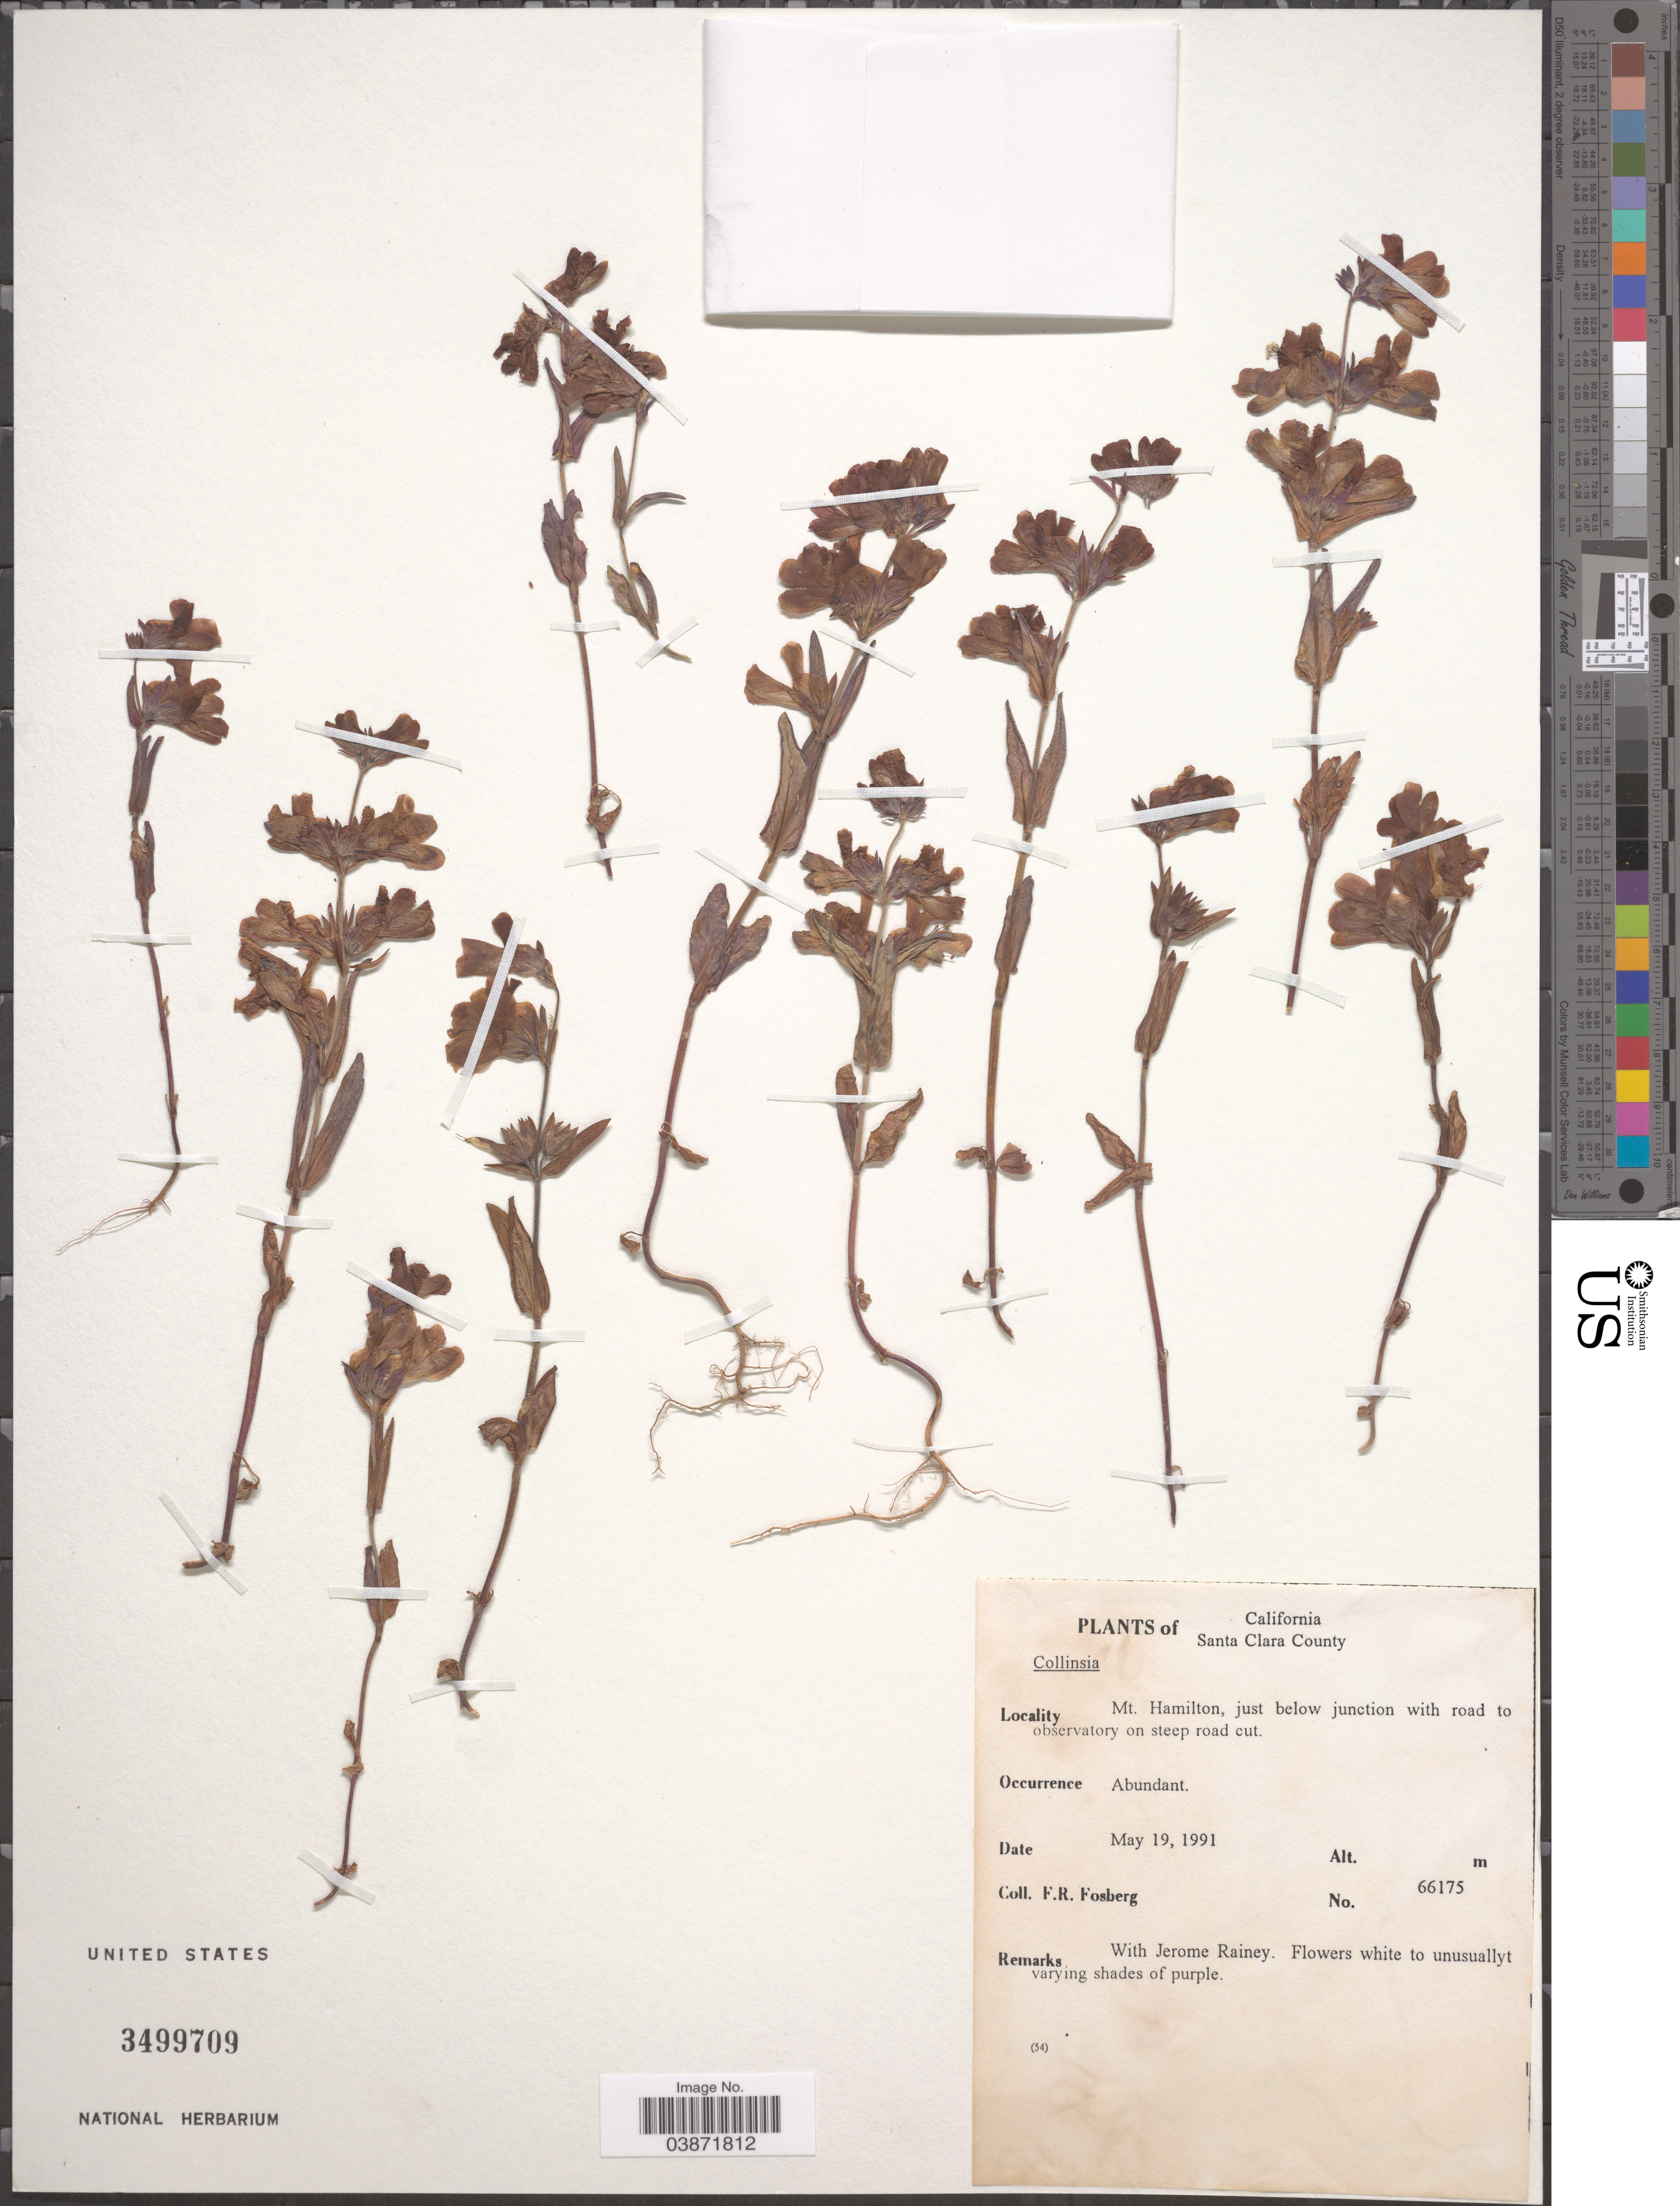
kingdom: Plantae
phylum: Tracheophyta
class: Magnoliopsida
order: Lamiales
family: Plantaginaceae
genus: Collinsia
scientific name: Collinsia sp.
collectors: F. R. Fosberg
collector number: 66175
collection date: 1991-05-19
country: United States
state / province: California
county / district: Santa Clara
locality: Santa Clara County. Mt. Hamilton, just below junction with road to observatory.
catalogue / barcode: US 3499709